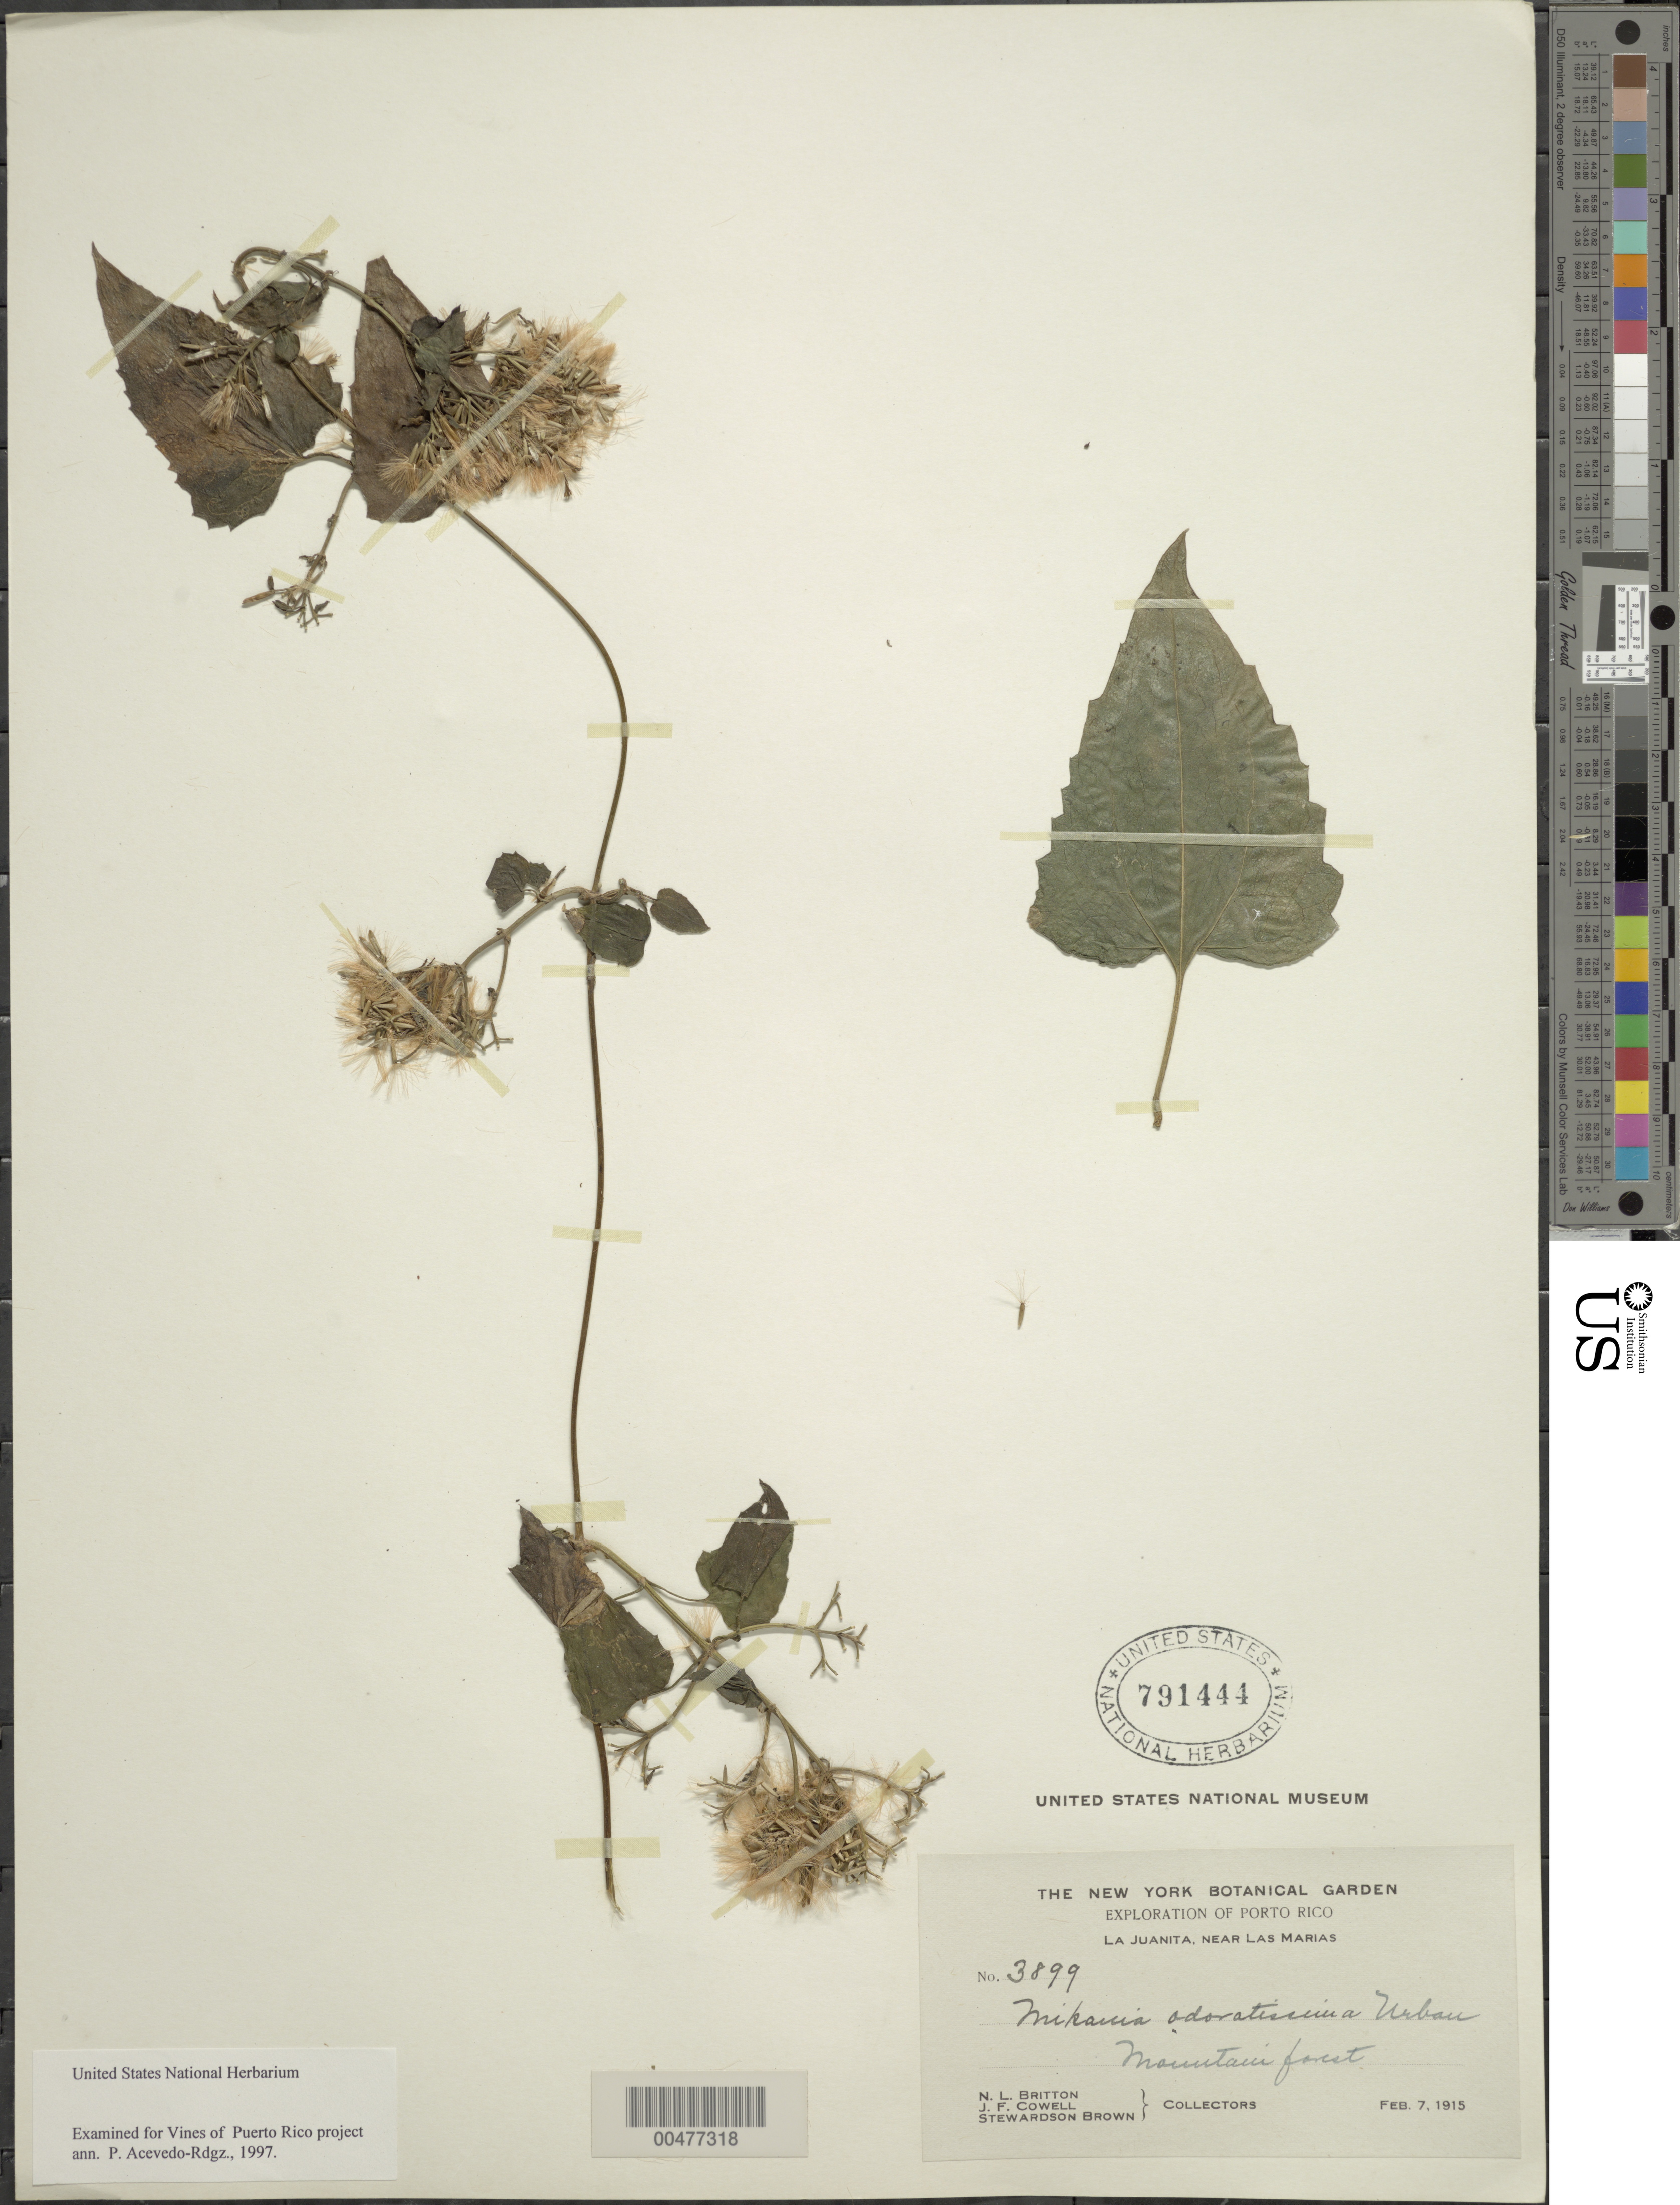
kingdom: Plantae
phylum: Tracheophyta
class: Magnoliopsida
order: Asterales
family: Asteraceae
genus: Mikania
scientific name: Mikania odoratissima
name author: Urb.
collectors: Britton, --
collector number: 3899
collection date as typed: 07 Feb 1915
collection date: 1915-02-07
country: Puerto Rico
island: Greater Antilles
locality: La Juanita, near Las Marias. Mountain forest.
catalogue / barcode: US 791444